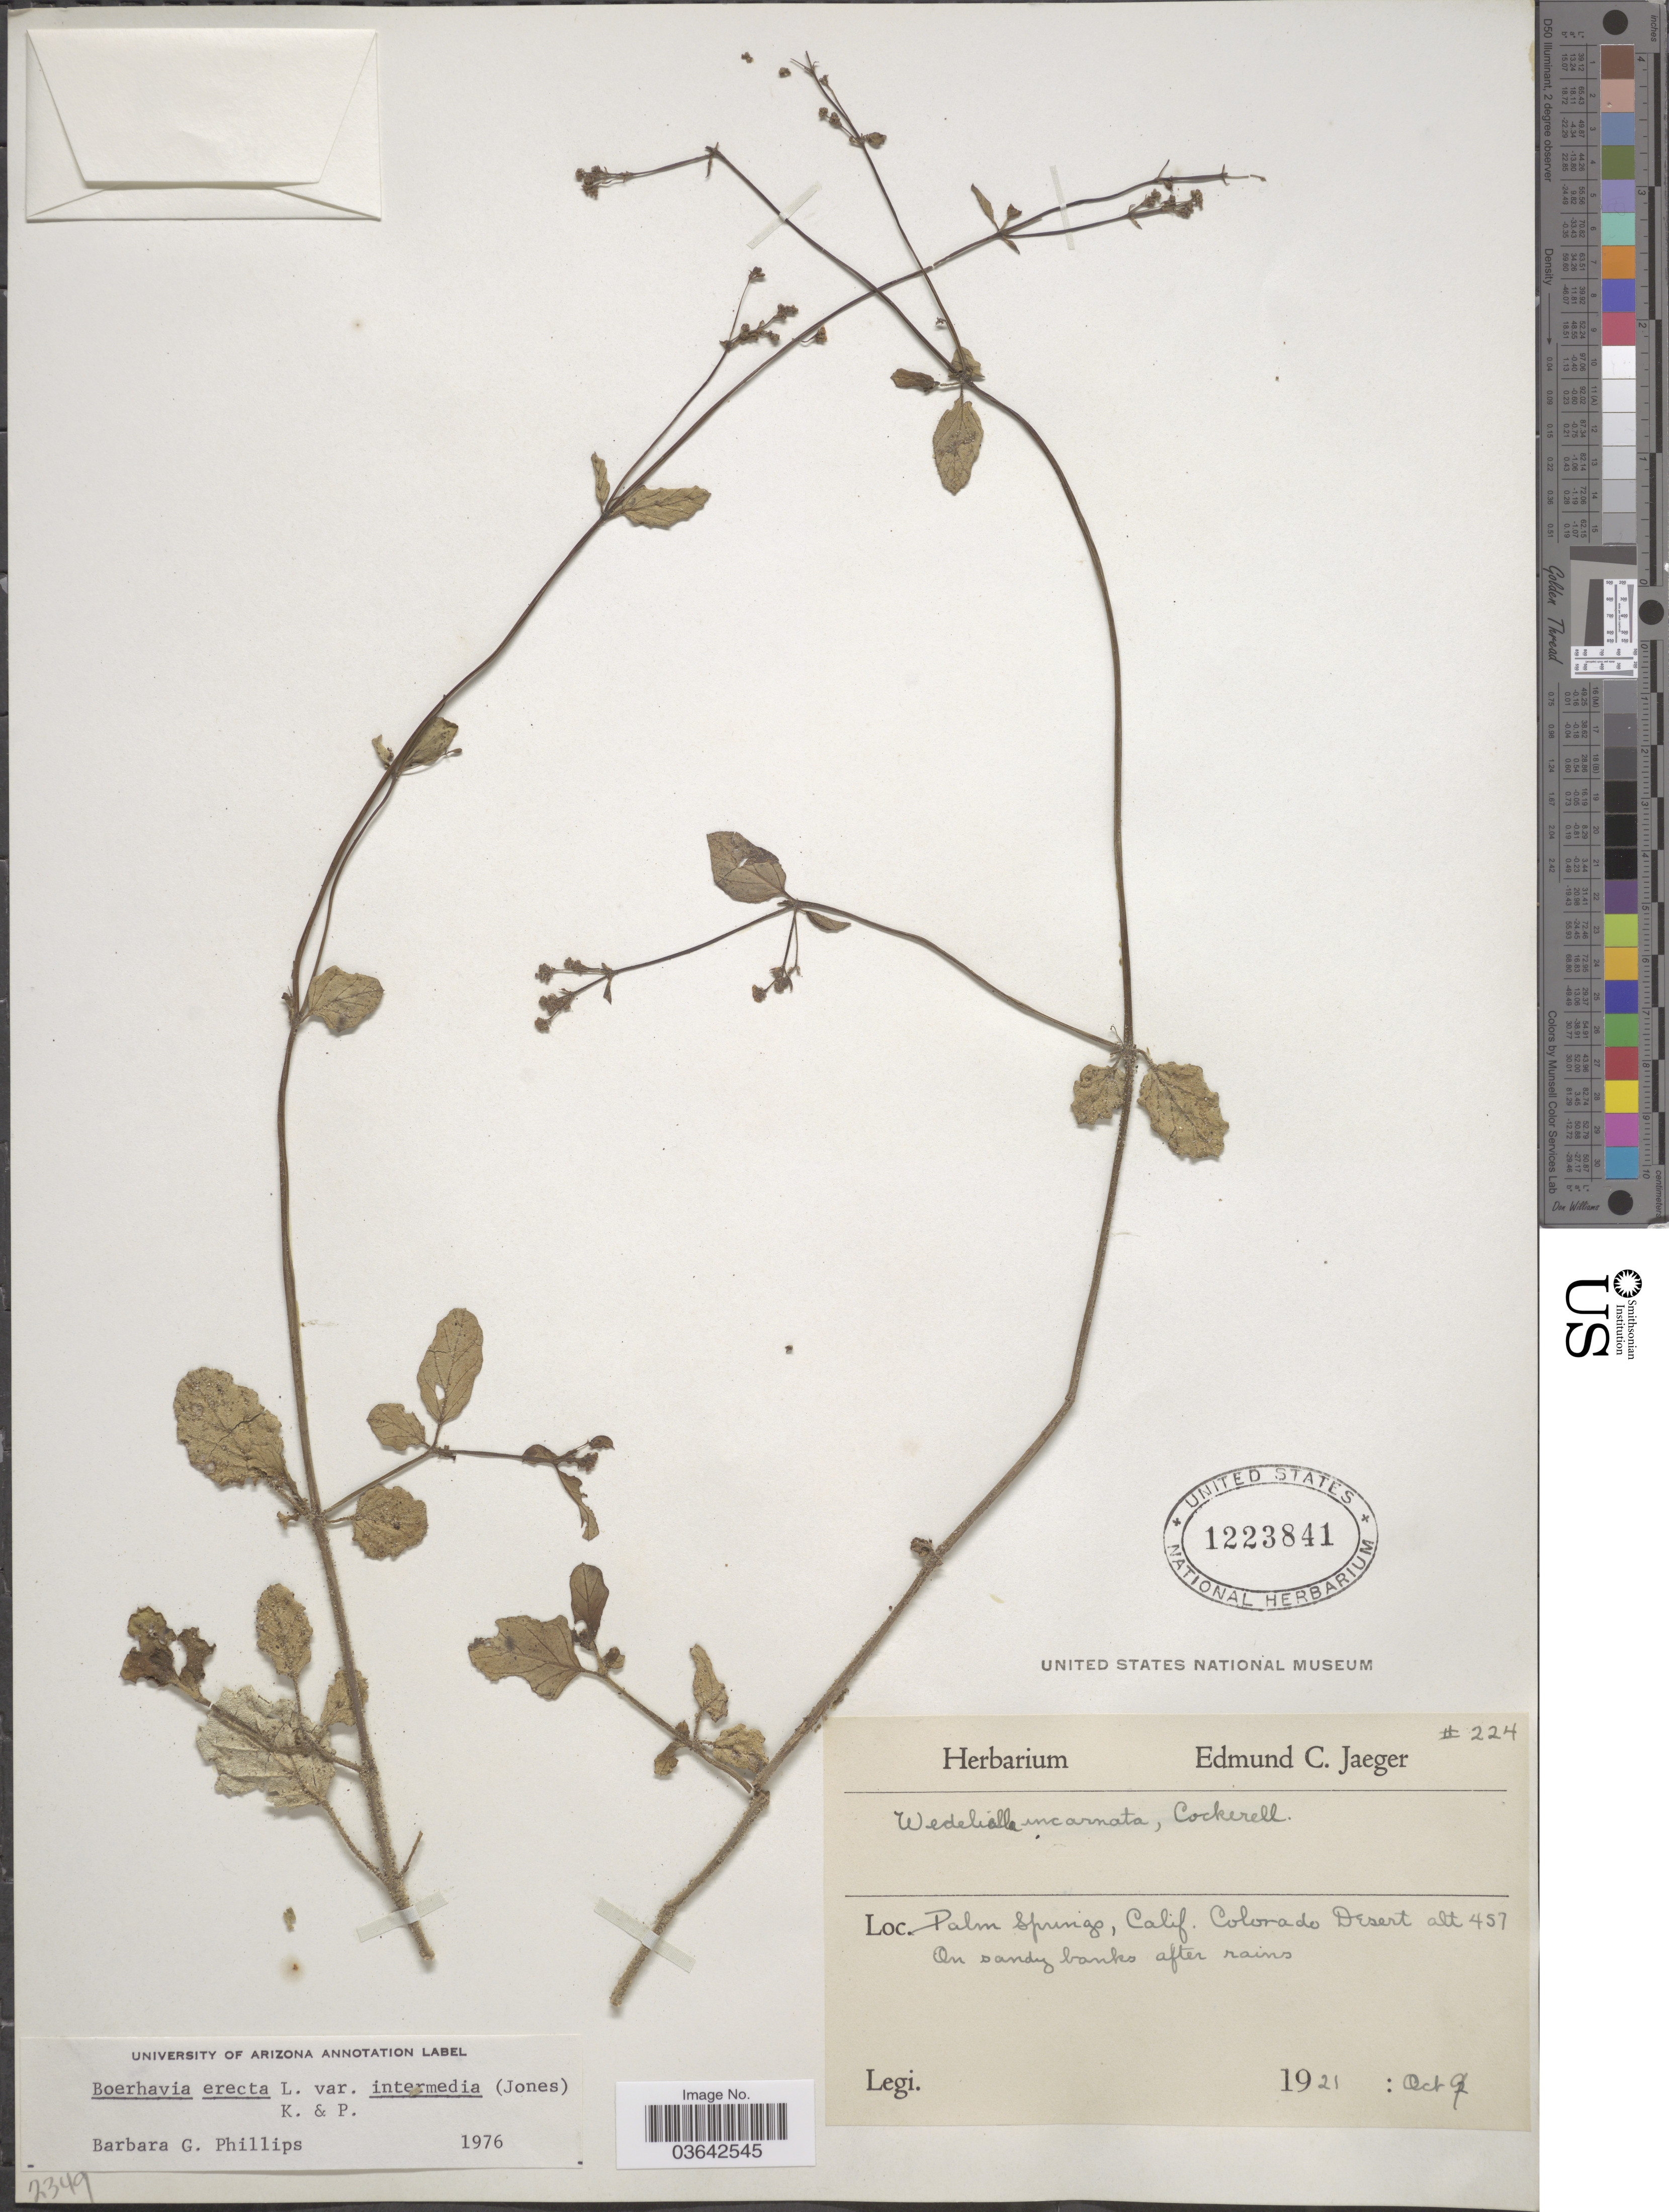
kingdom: Plantae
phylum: Tracheophyta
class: Magnoliopsida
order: Caryophyllales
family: Nyctaginaceae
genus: Boerhavia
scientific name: Boerhavia erecta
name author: L.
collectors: ex herb. E.C. Jaeger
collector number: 224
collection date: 1921-10-09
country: United States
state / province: California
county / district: Riverside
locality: Palm Springs. Colorado Desert.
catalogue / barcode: US 1223841